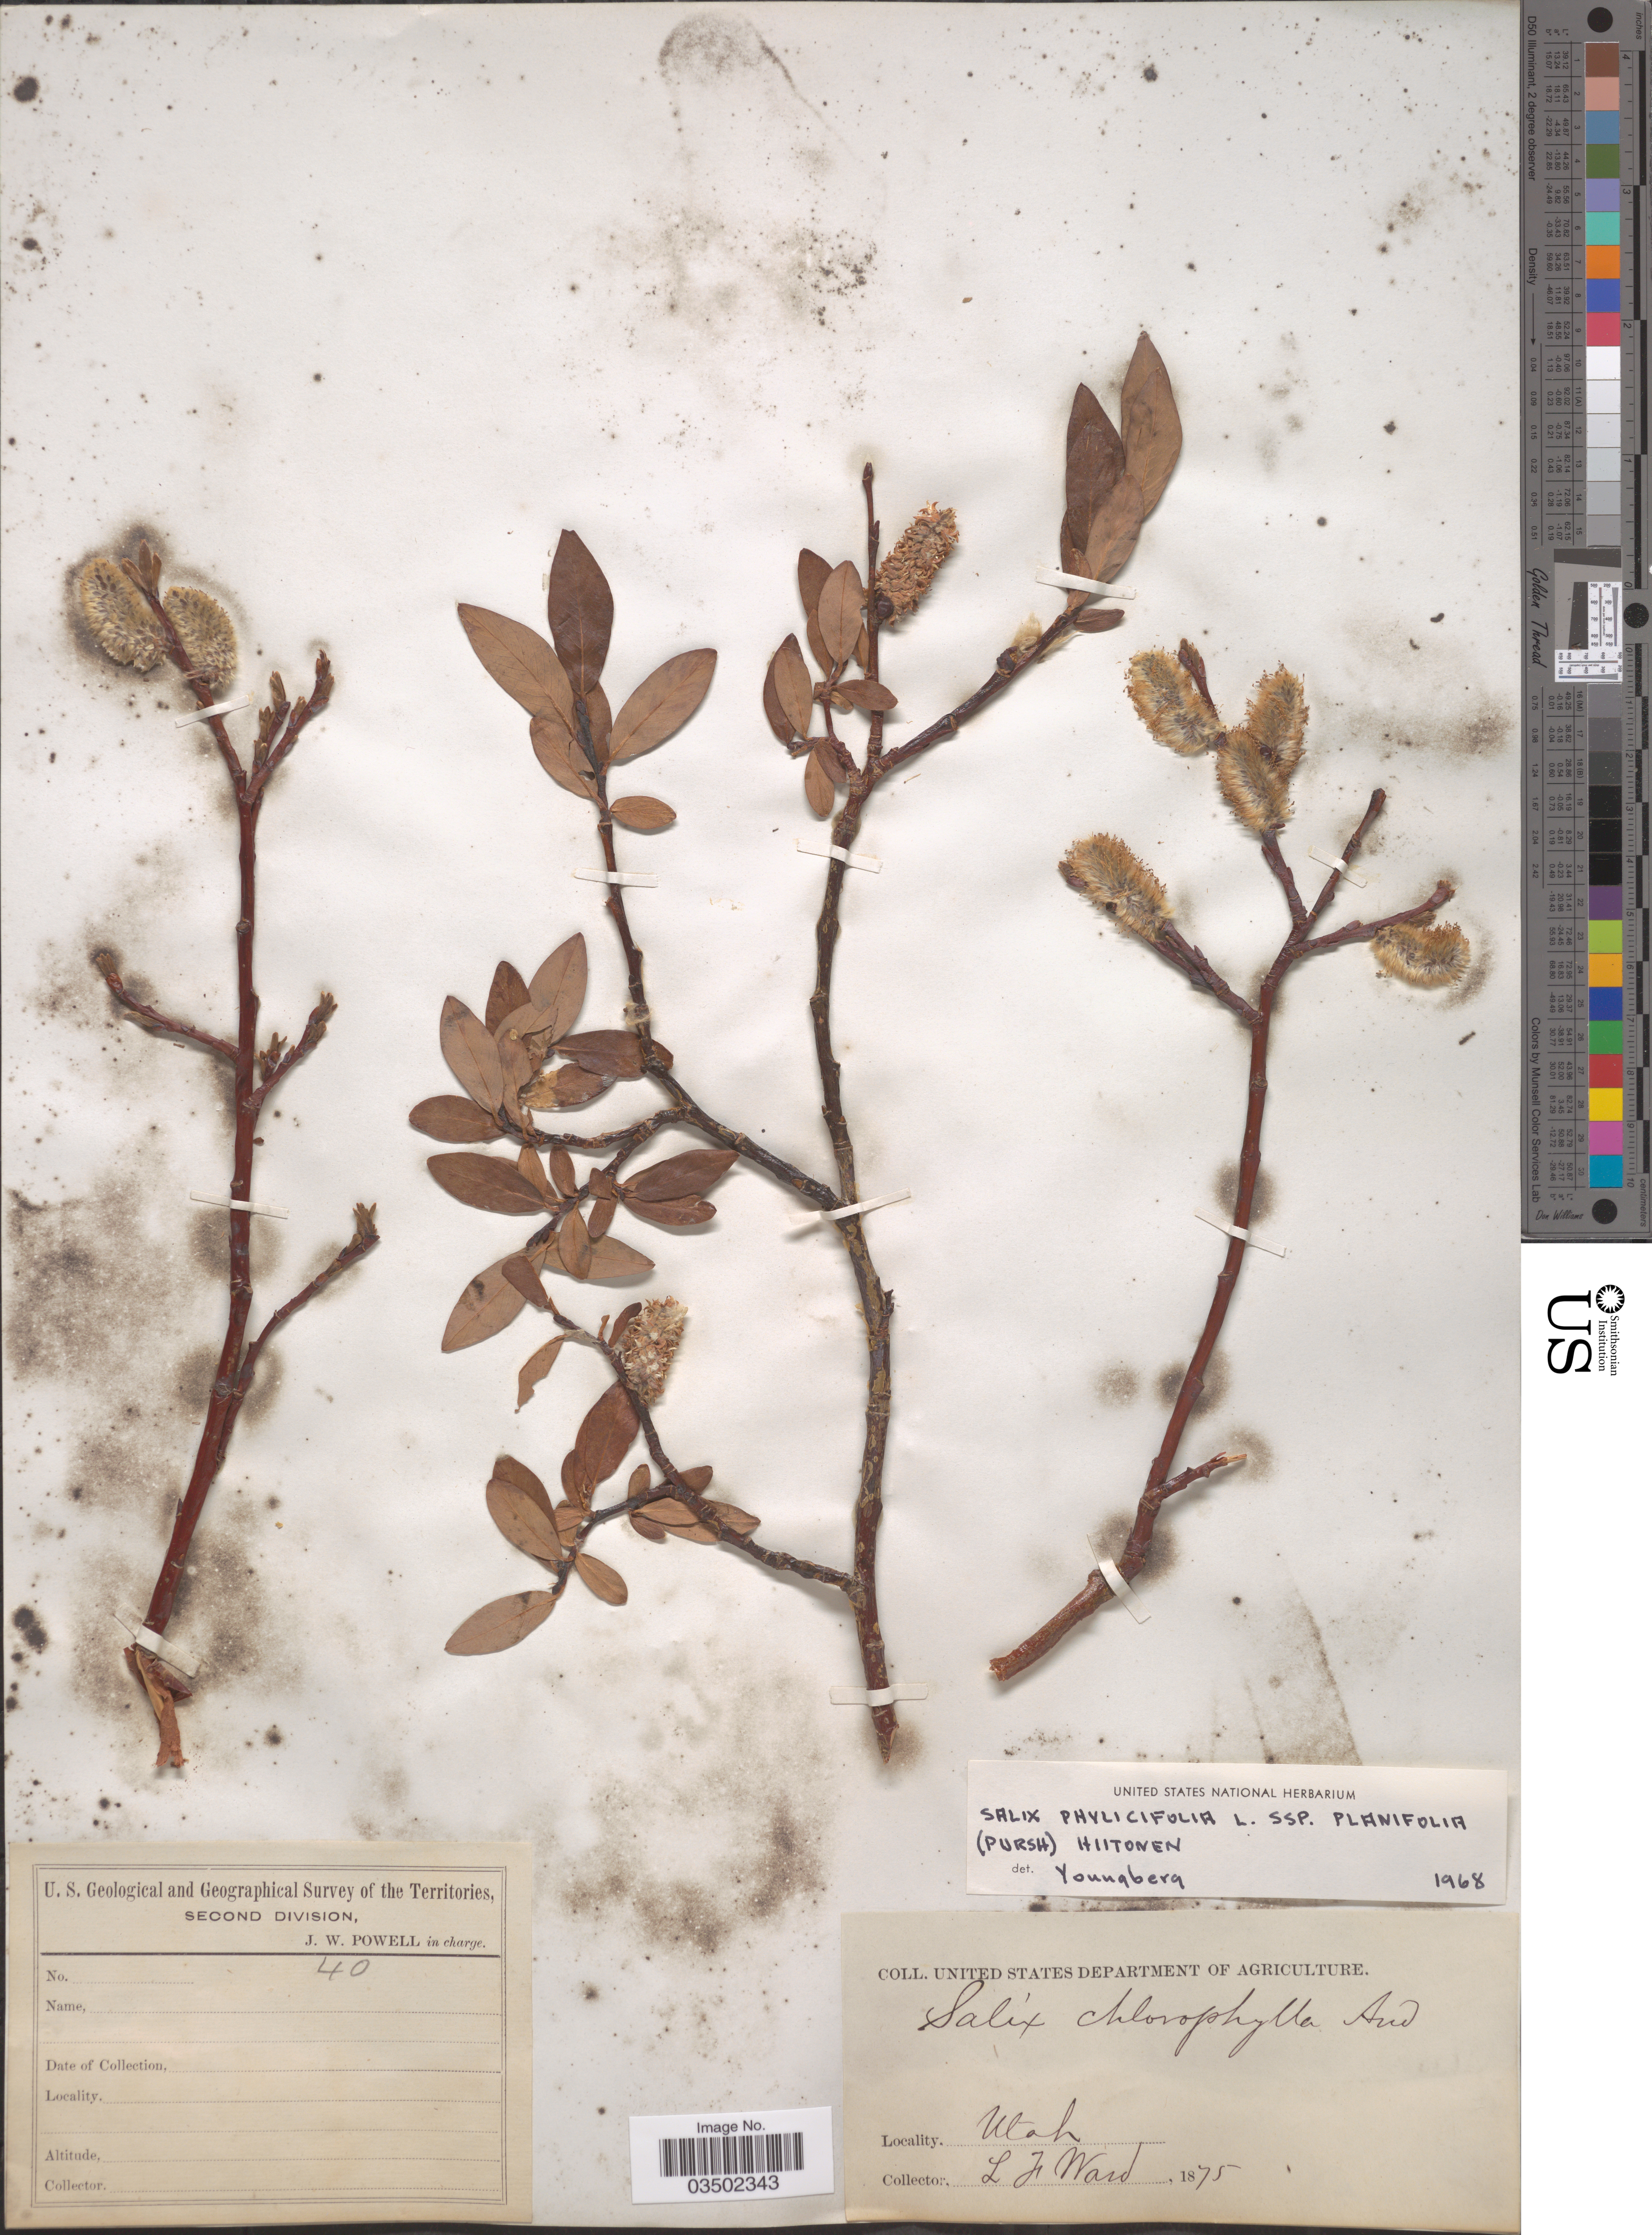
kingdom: Plantae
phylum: Tracheophyta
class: Magnoliopsida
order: Malpighiales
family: Salicaceae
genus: Salix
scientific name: Salix planifolia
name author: Pursh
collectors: L. Ward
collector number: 40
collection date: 1875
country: United States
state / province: Utah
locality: The Territories.